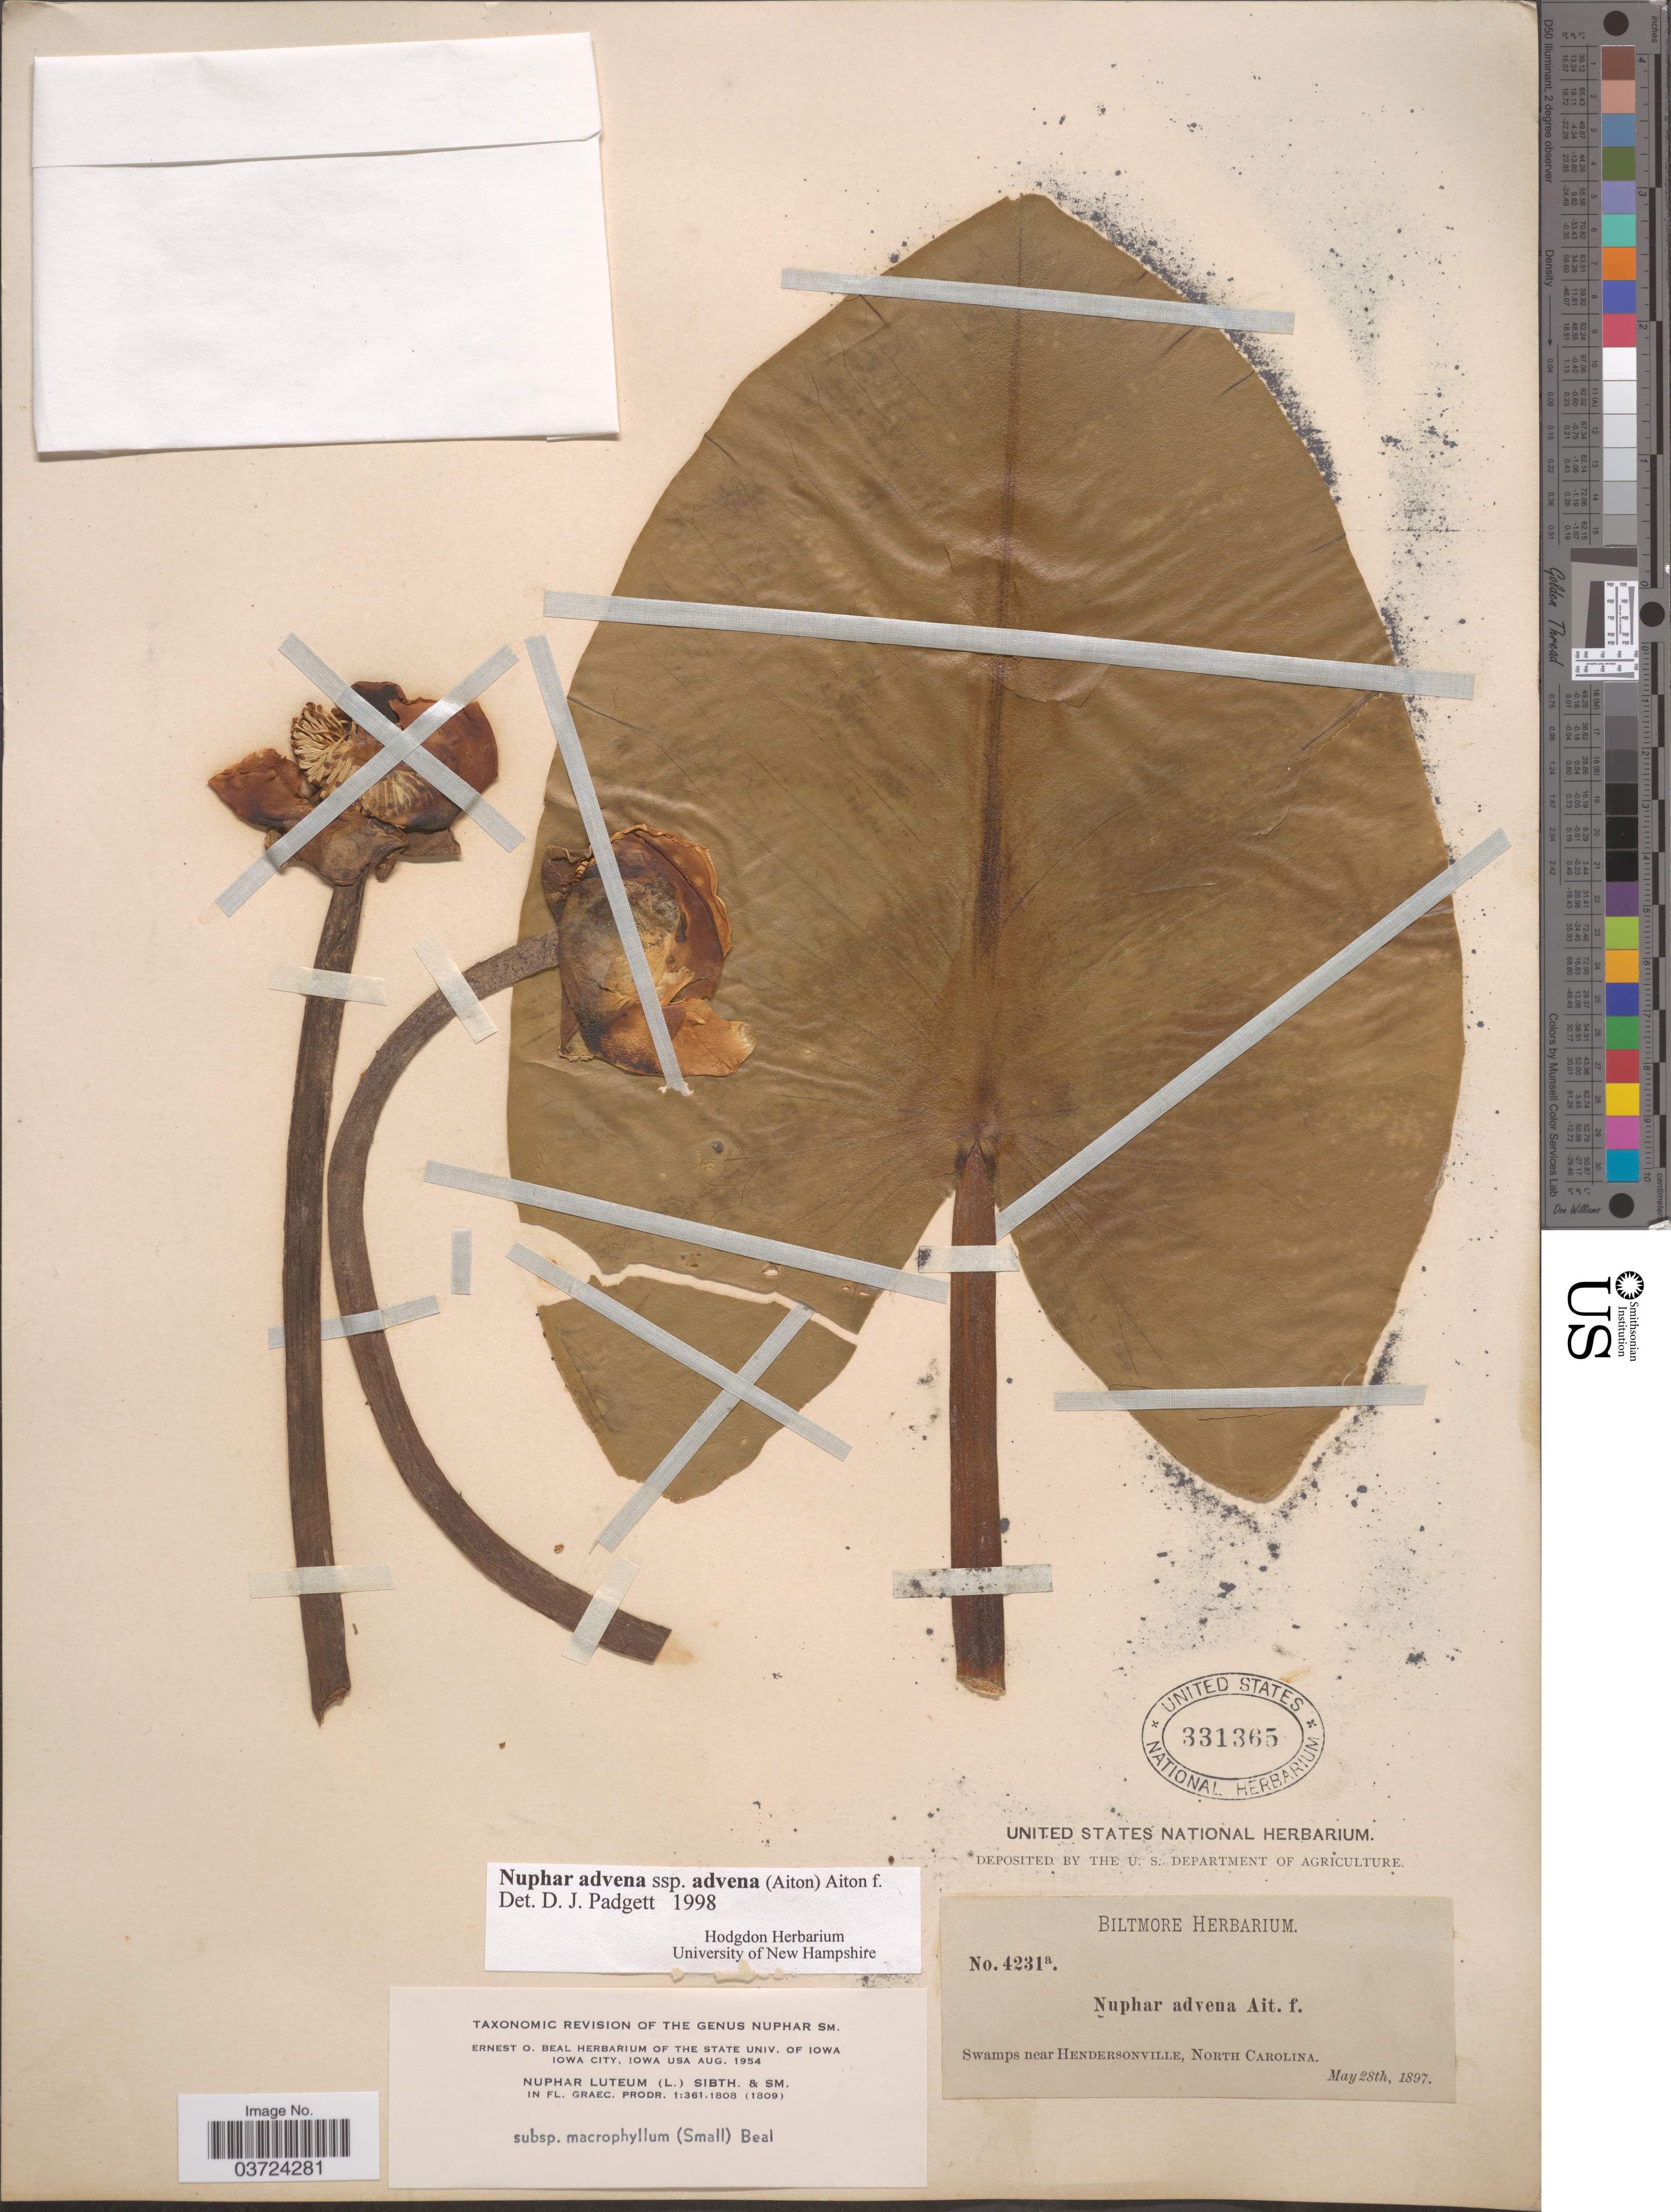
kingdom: Plantae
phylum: Tracheophyta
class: Magnoliopsida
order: Nymphaeales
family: Nymphaeaceae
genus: Nuphar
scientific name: Nuphar advena subsp. advena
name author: (Aiton) W.T. Aiton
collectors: ex herb. Biltmore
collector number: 4231a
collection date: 1897-05-28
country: United States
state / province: North Carolina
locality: Swamps near Hendersonville.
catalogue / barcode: US 331365